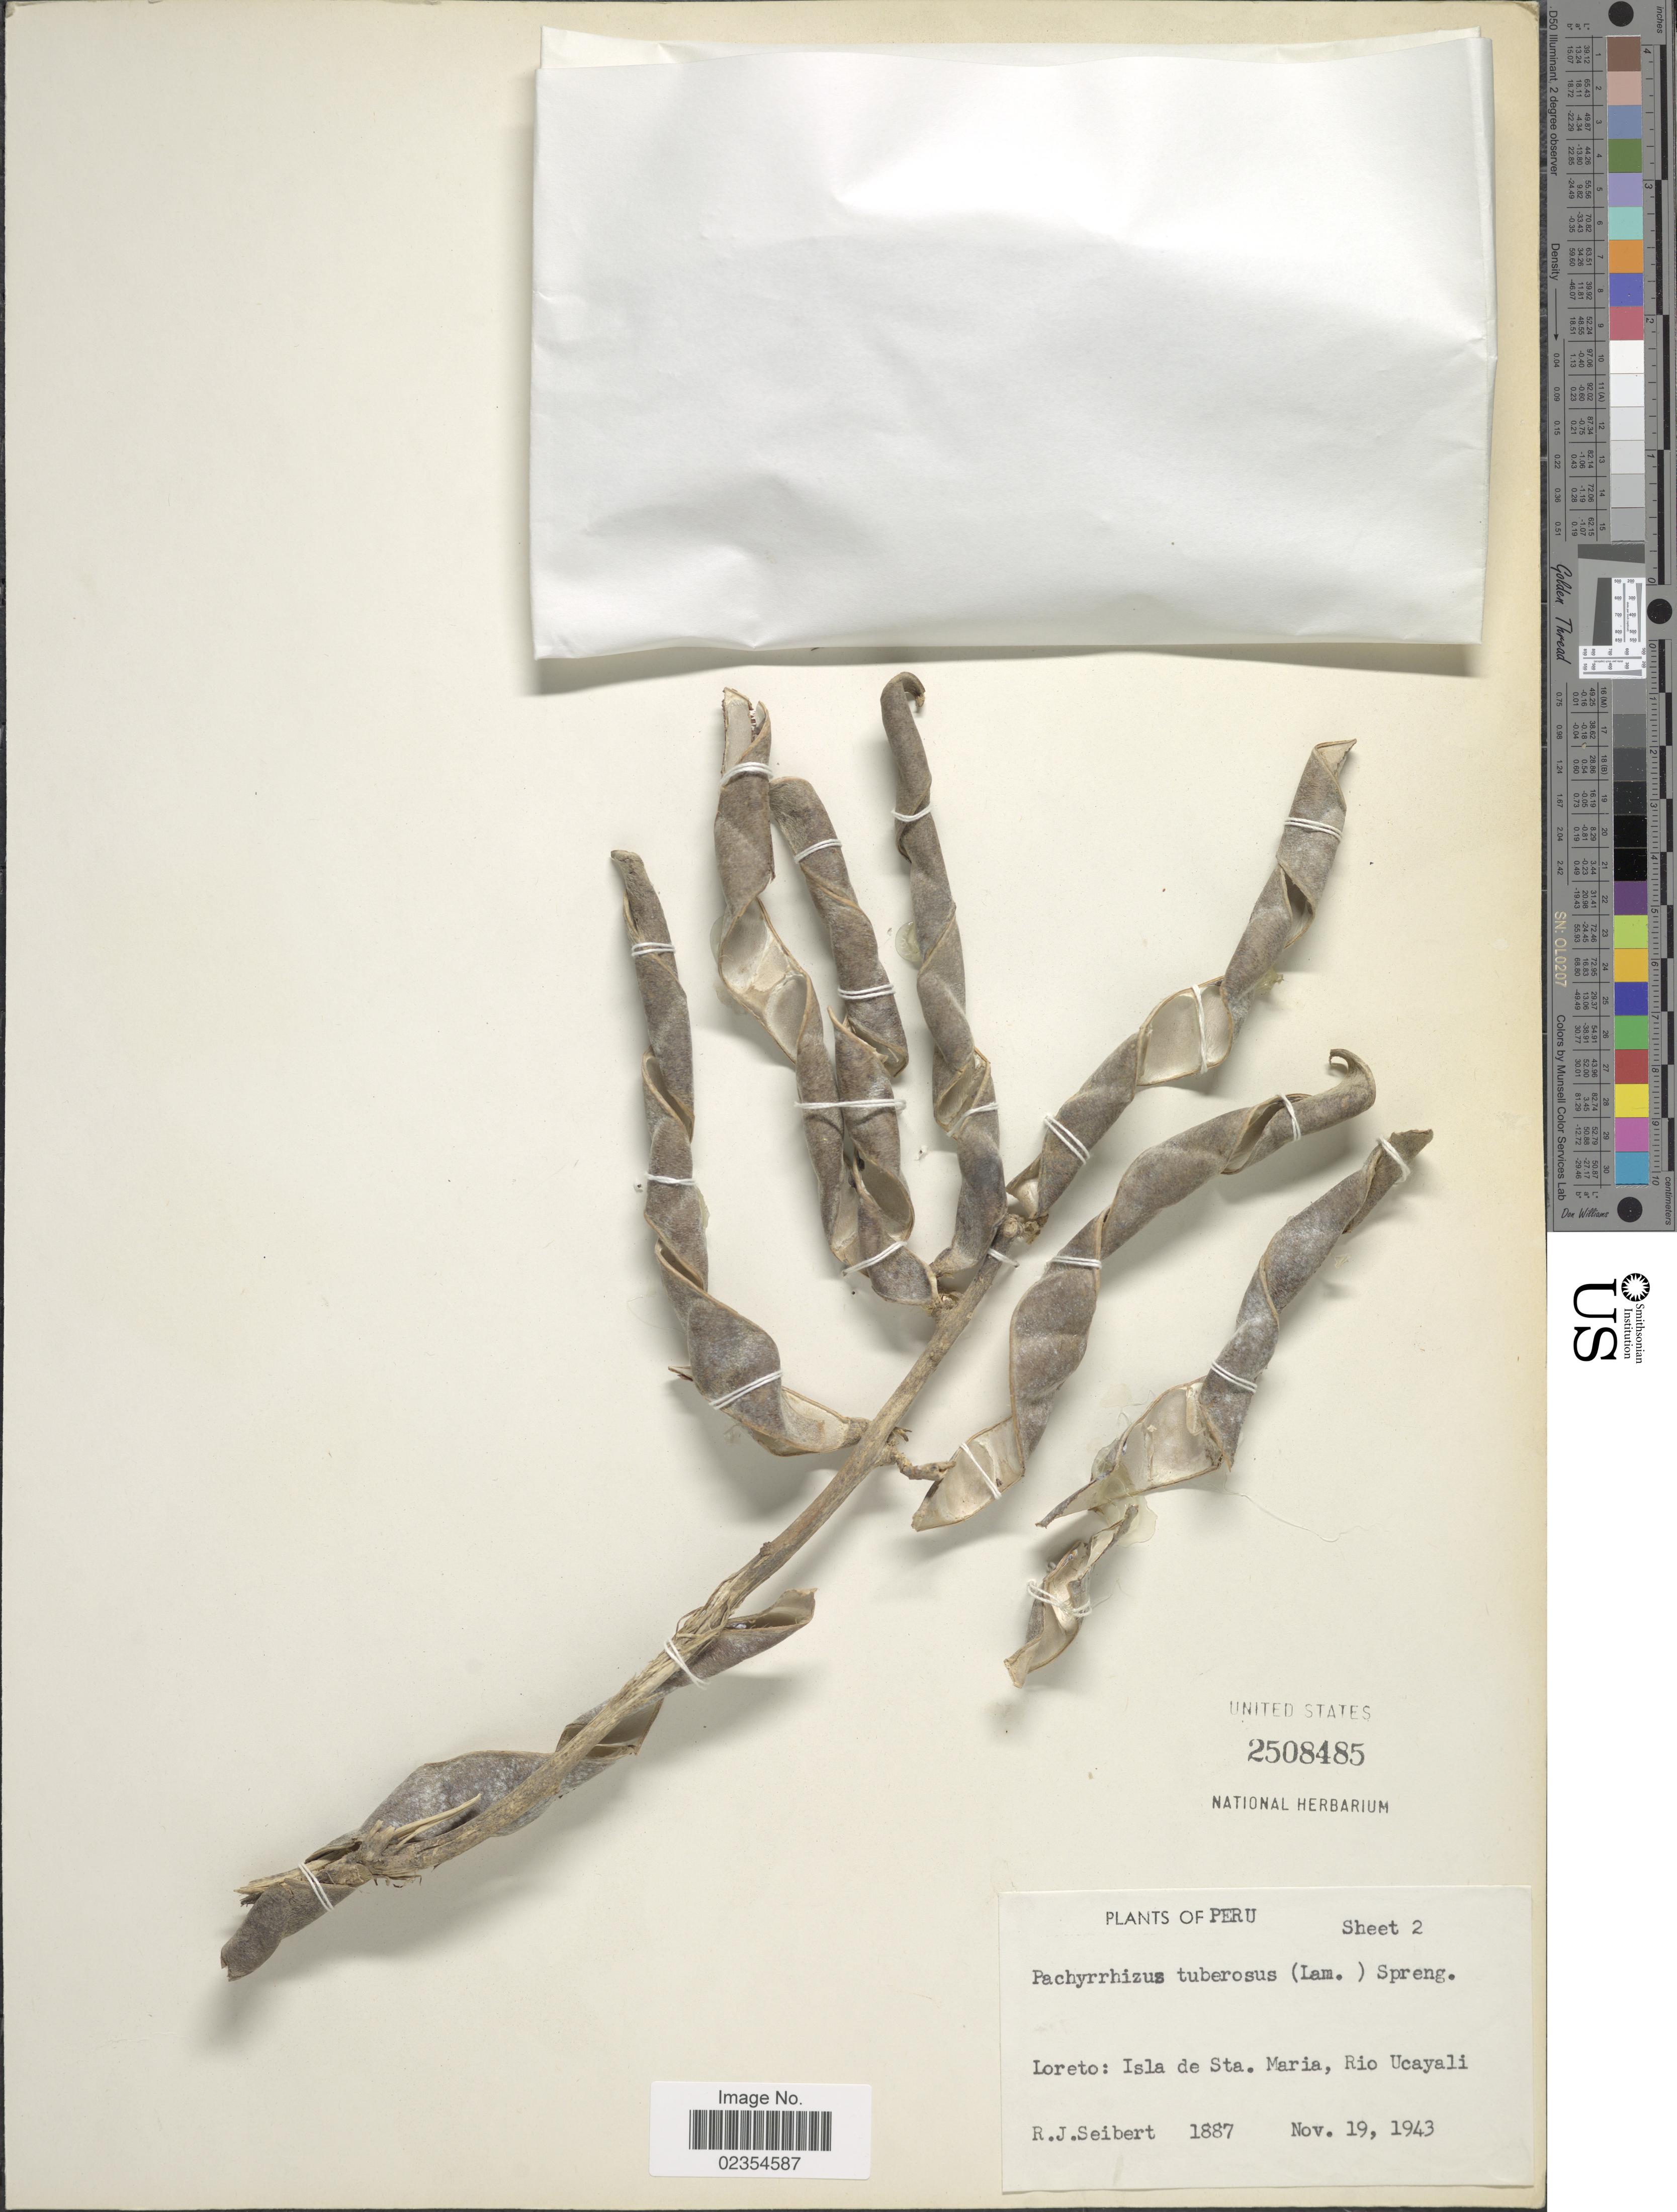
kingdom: Plantae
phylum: Tracheophyta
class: Magnoliopsida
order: Fabales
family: Fabaceae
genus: Pachyrhizus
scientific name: Pachyrhizus tuberosus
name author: (Lam.) Spreng.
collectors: R. J. Seibert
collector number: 1887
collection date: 1943-11-19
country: Peru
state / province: Loreto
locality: Isla de Sta. Maria, Rio Ucayali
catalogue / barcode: US 2508485